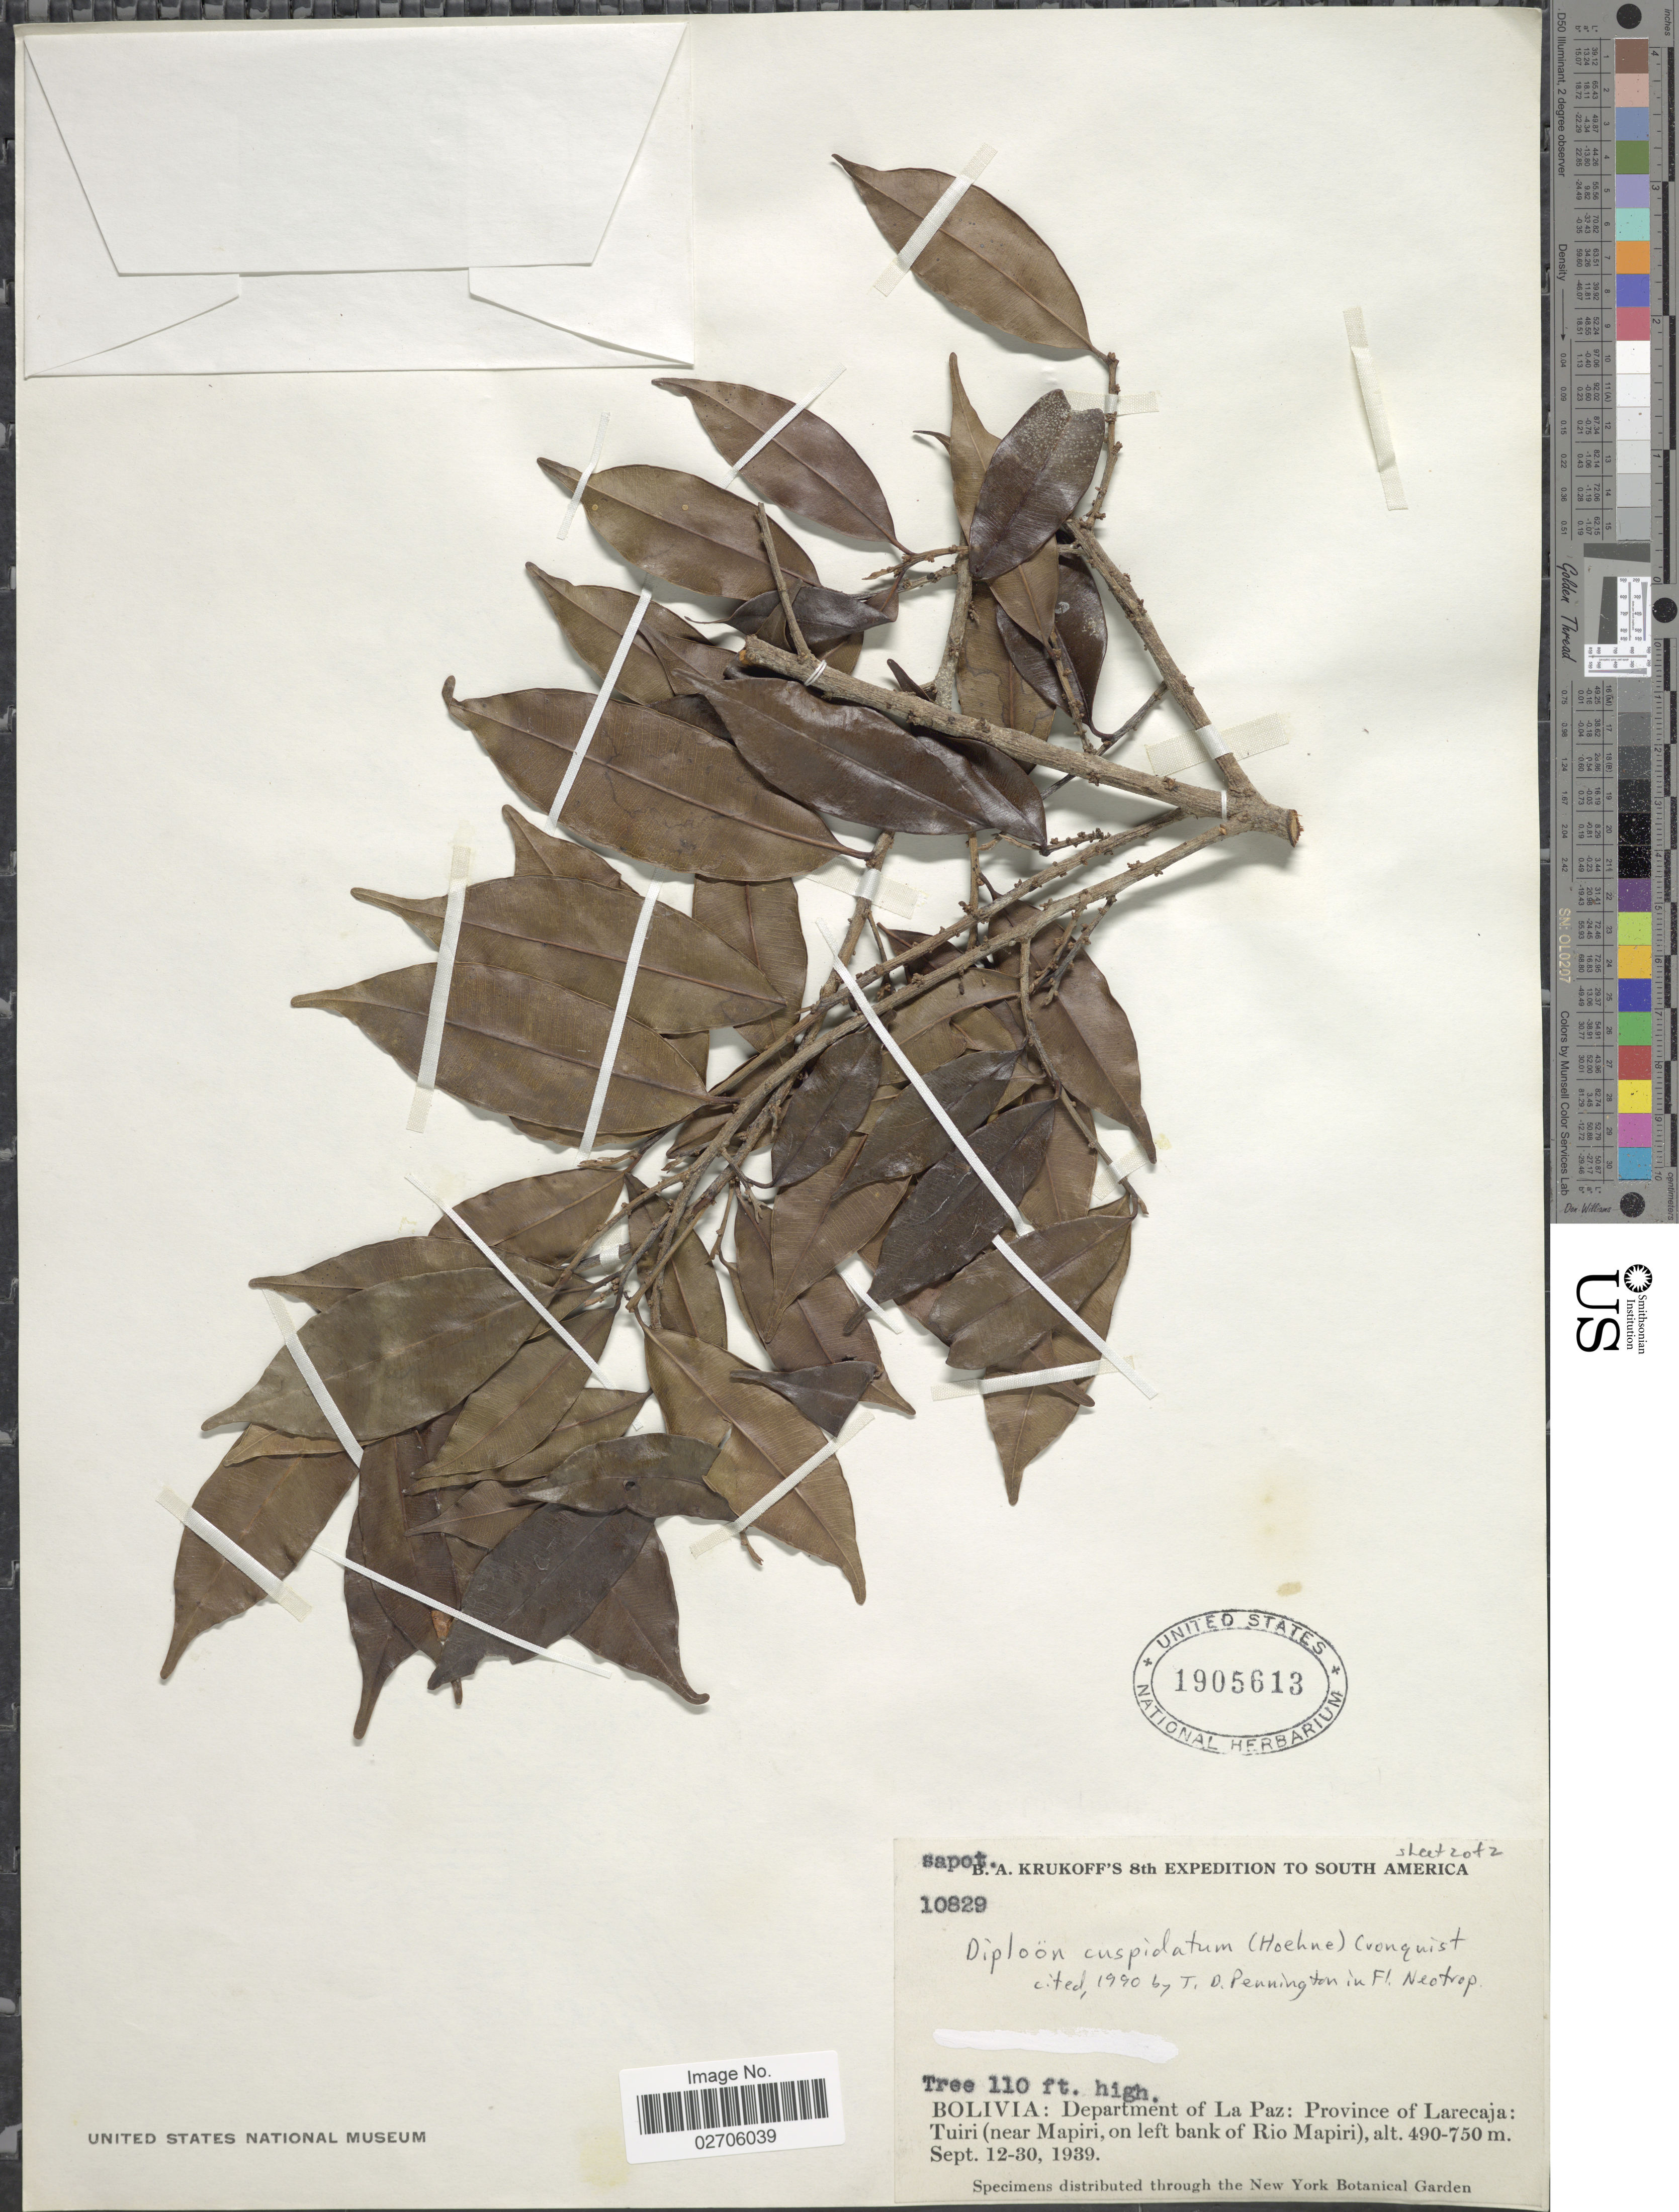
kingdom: Plantae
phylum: Tracheophyta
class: Magnoliopsida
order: Ericales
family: Sapotaceae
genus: Diploon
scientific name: Diploon cuspidatum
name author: (Hoehne) Cronq.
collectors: B. A. Krukoff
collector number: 10829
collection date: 1939-09-12/1939-09-30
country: Bolivia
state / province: La Paz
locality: Department of La Paz: Province of Larecaja: Tuiri (near Mapiri, on left bank of Rio Mapiri).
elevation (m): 490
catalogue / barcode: US 1905613